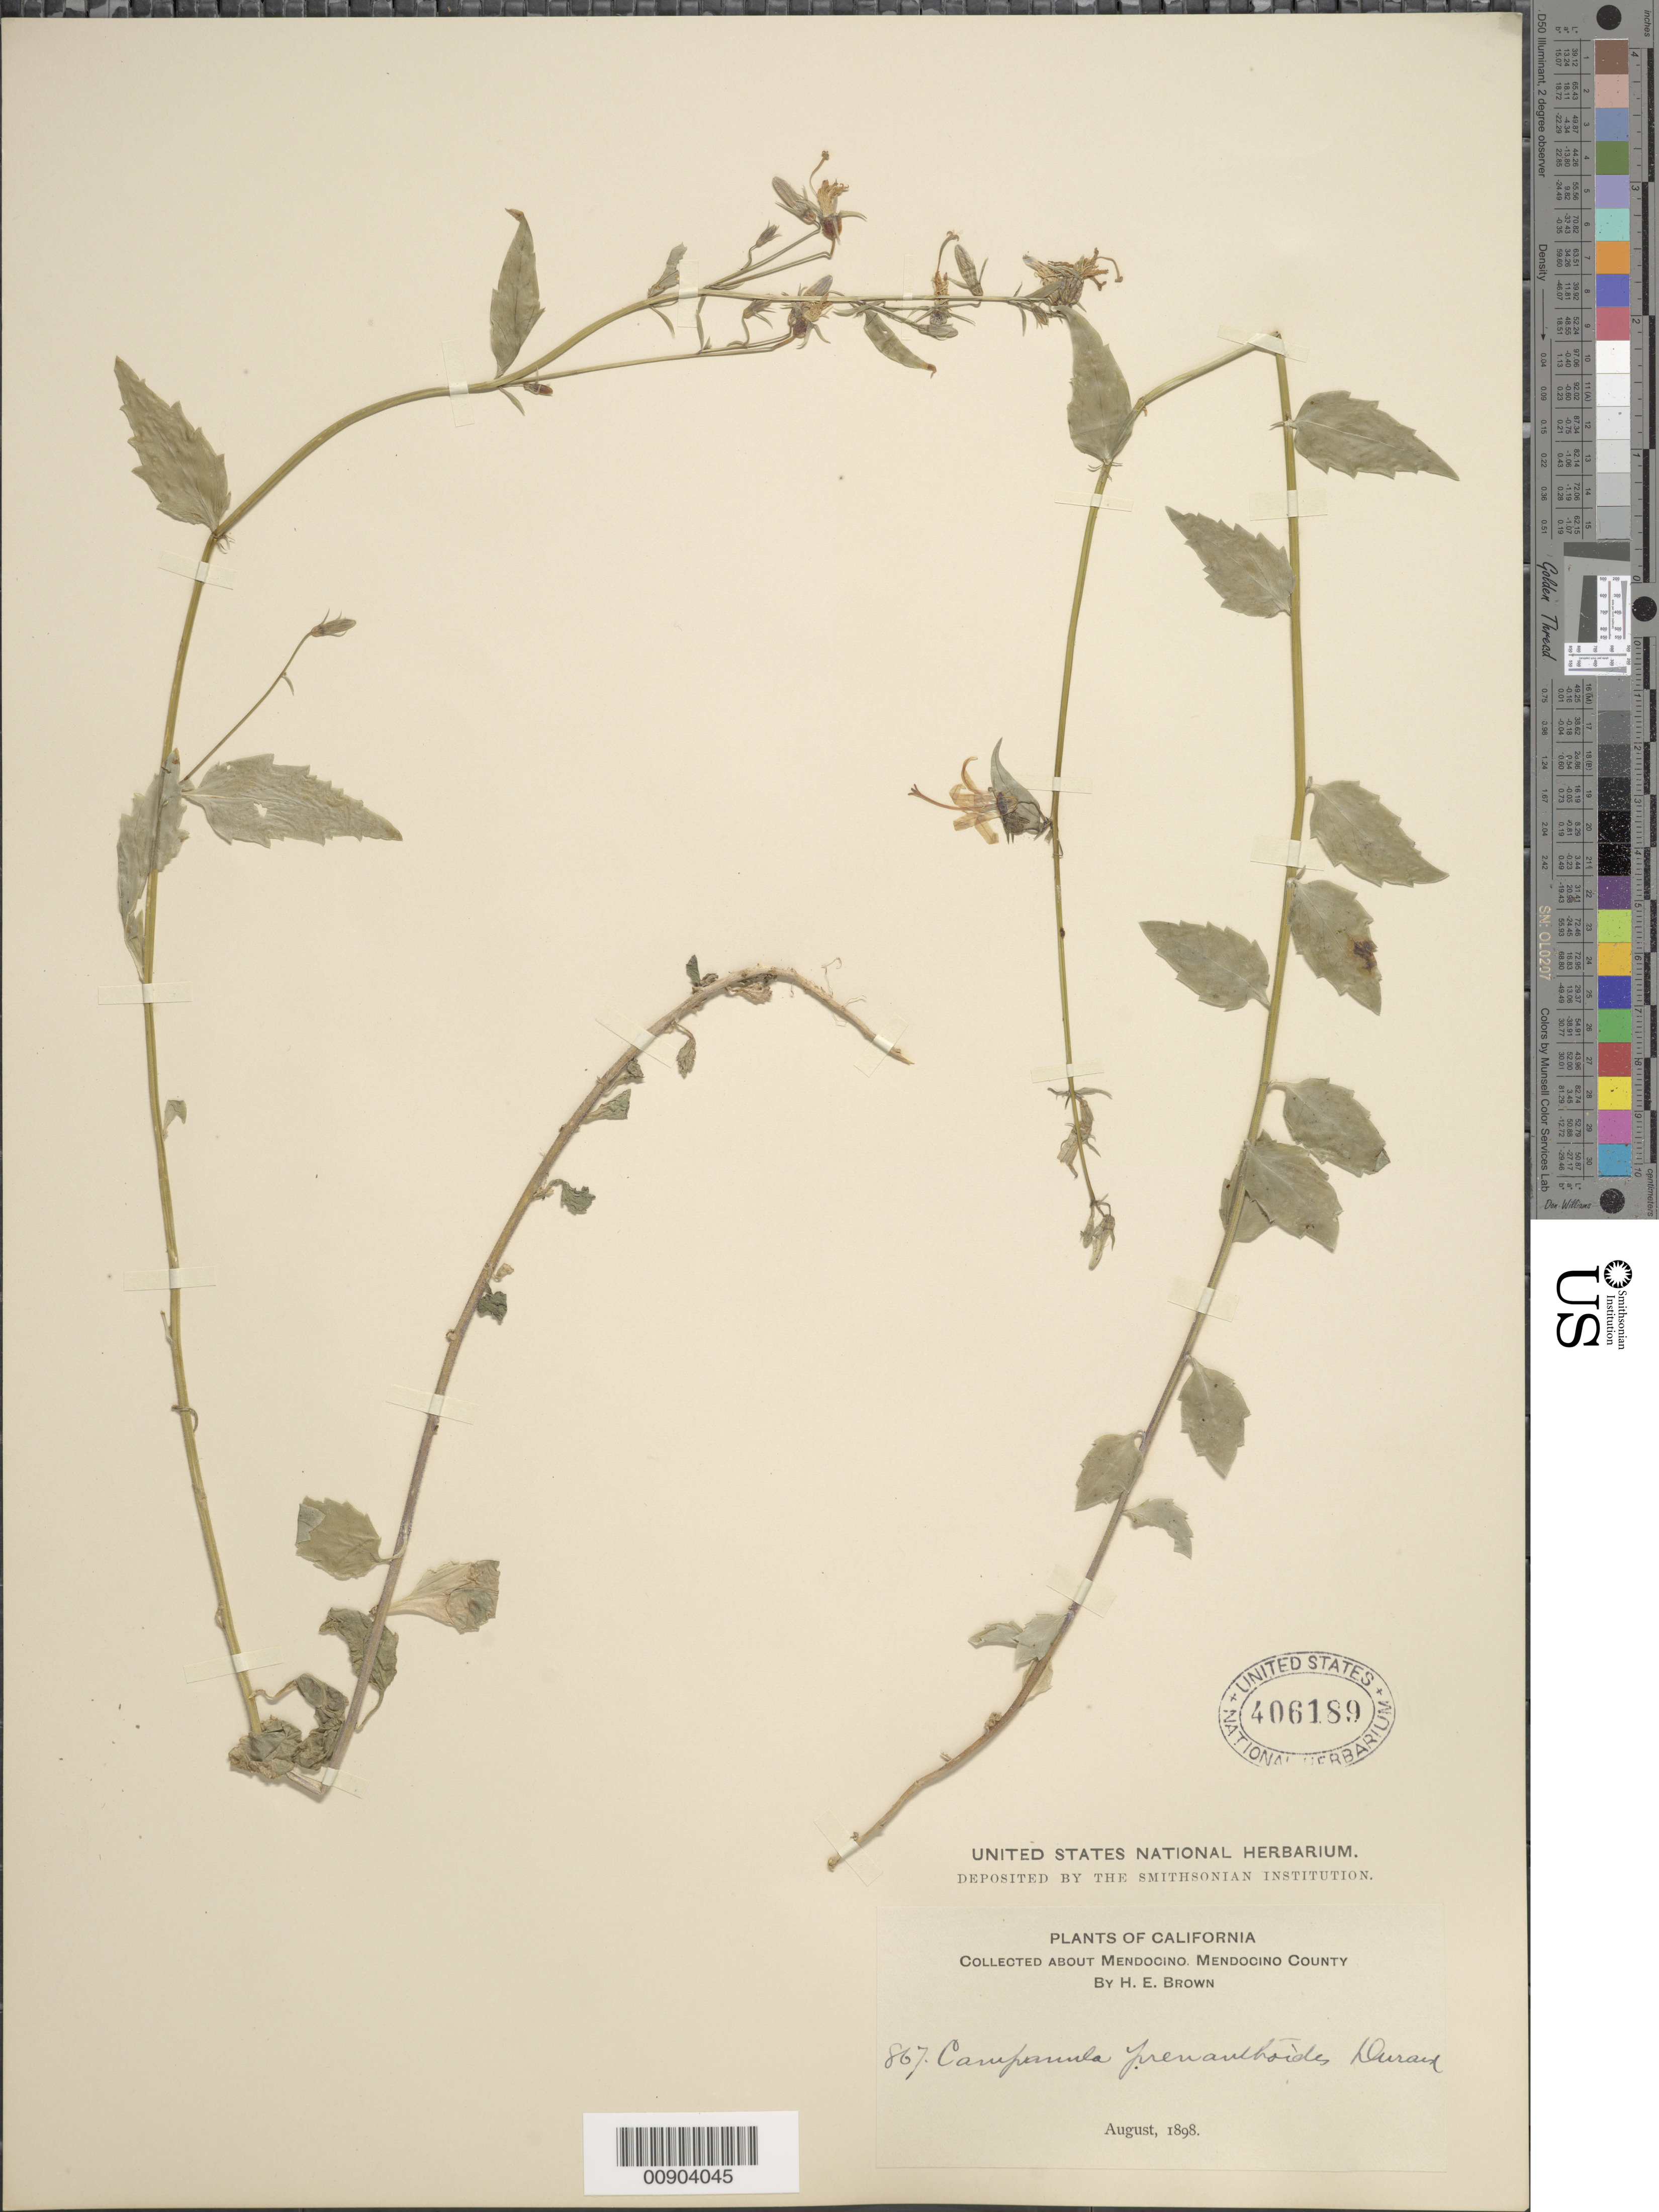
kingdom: Plantae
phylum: Tracheophyta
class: Magnoliopsida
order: Asterales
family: Campanulaceae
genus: Campanula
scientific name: Campanula prenanthoides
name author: Durand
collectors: H. E. Brown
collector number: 867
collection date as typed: Aug 1898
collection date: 1898-08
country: United States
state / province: California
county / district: Mendocino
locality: Mendocino.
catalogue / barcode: US 406189